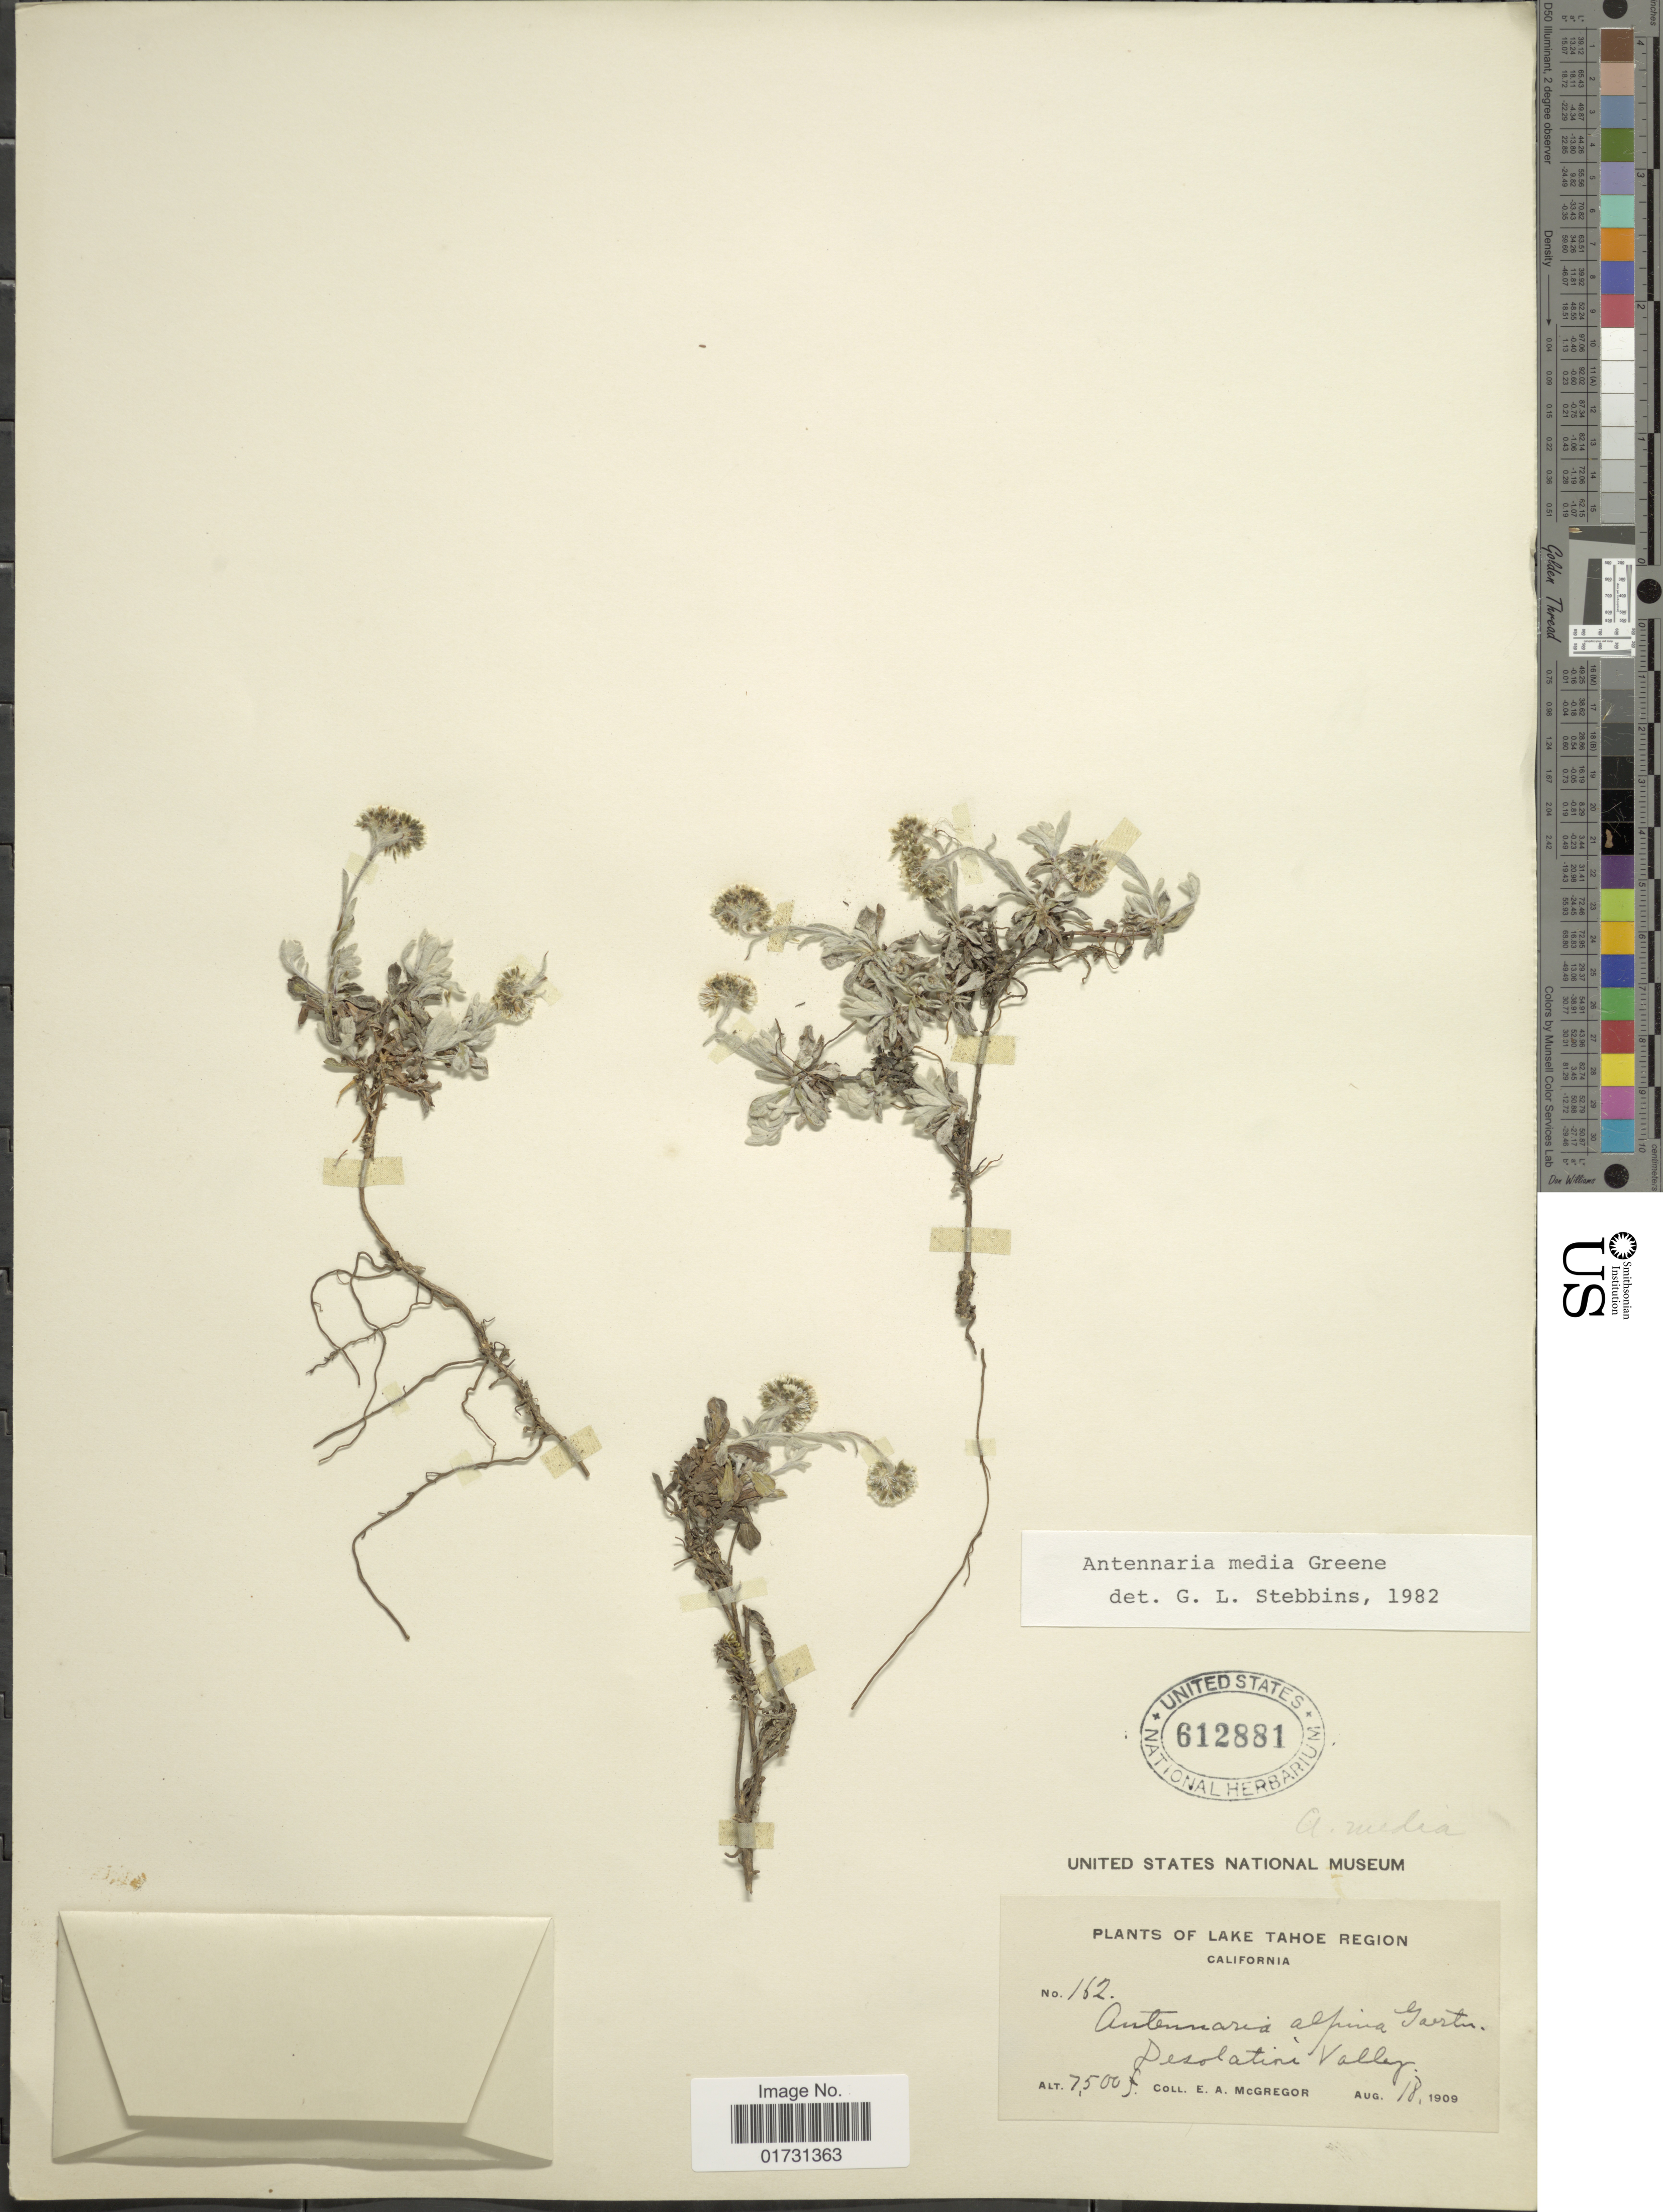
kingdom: Plantae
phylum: Tracheophyta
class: Magnoliopsida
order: Asterales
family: Asteraceae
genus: Antennaria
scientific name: Antennaria media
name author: Greene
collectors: E. A. McGregor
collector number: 162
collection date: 1909-08-18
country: United States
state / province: California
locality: Lake Tahoe Region, Pesolatini Valley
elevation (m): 2286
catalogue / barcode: US 612881